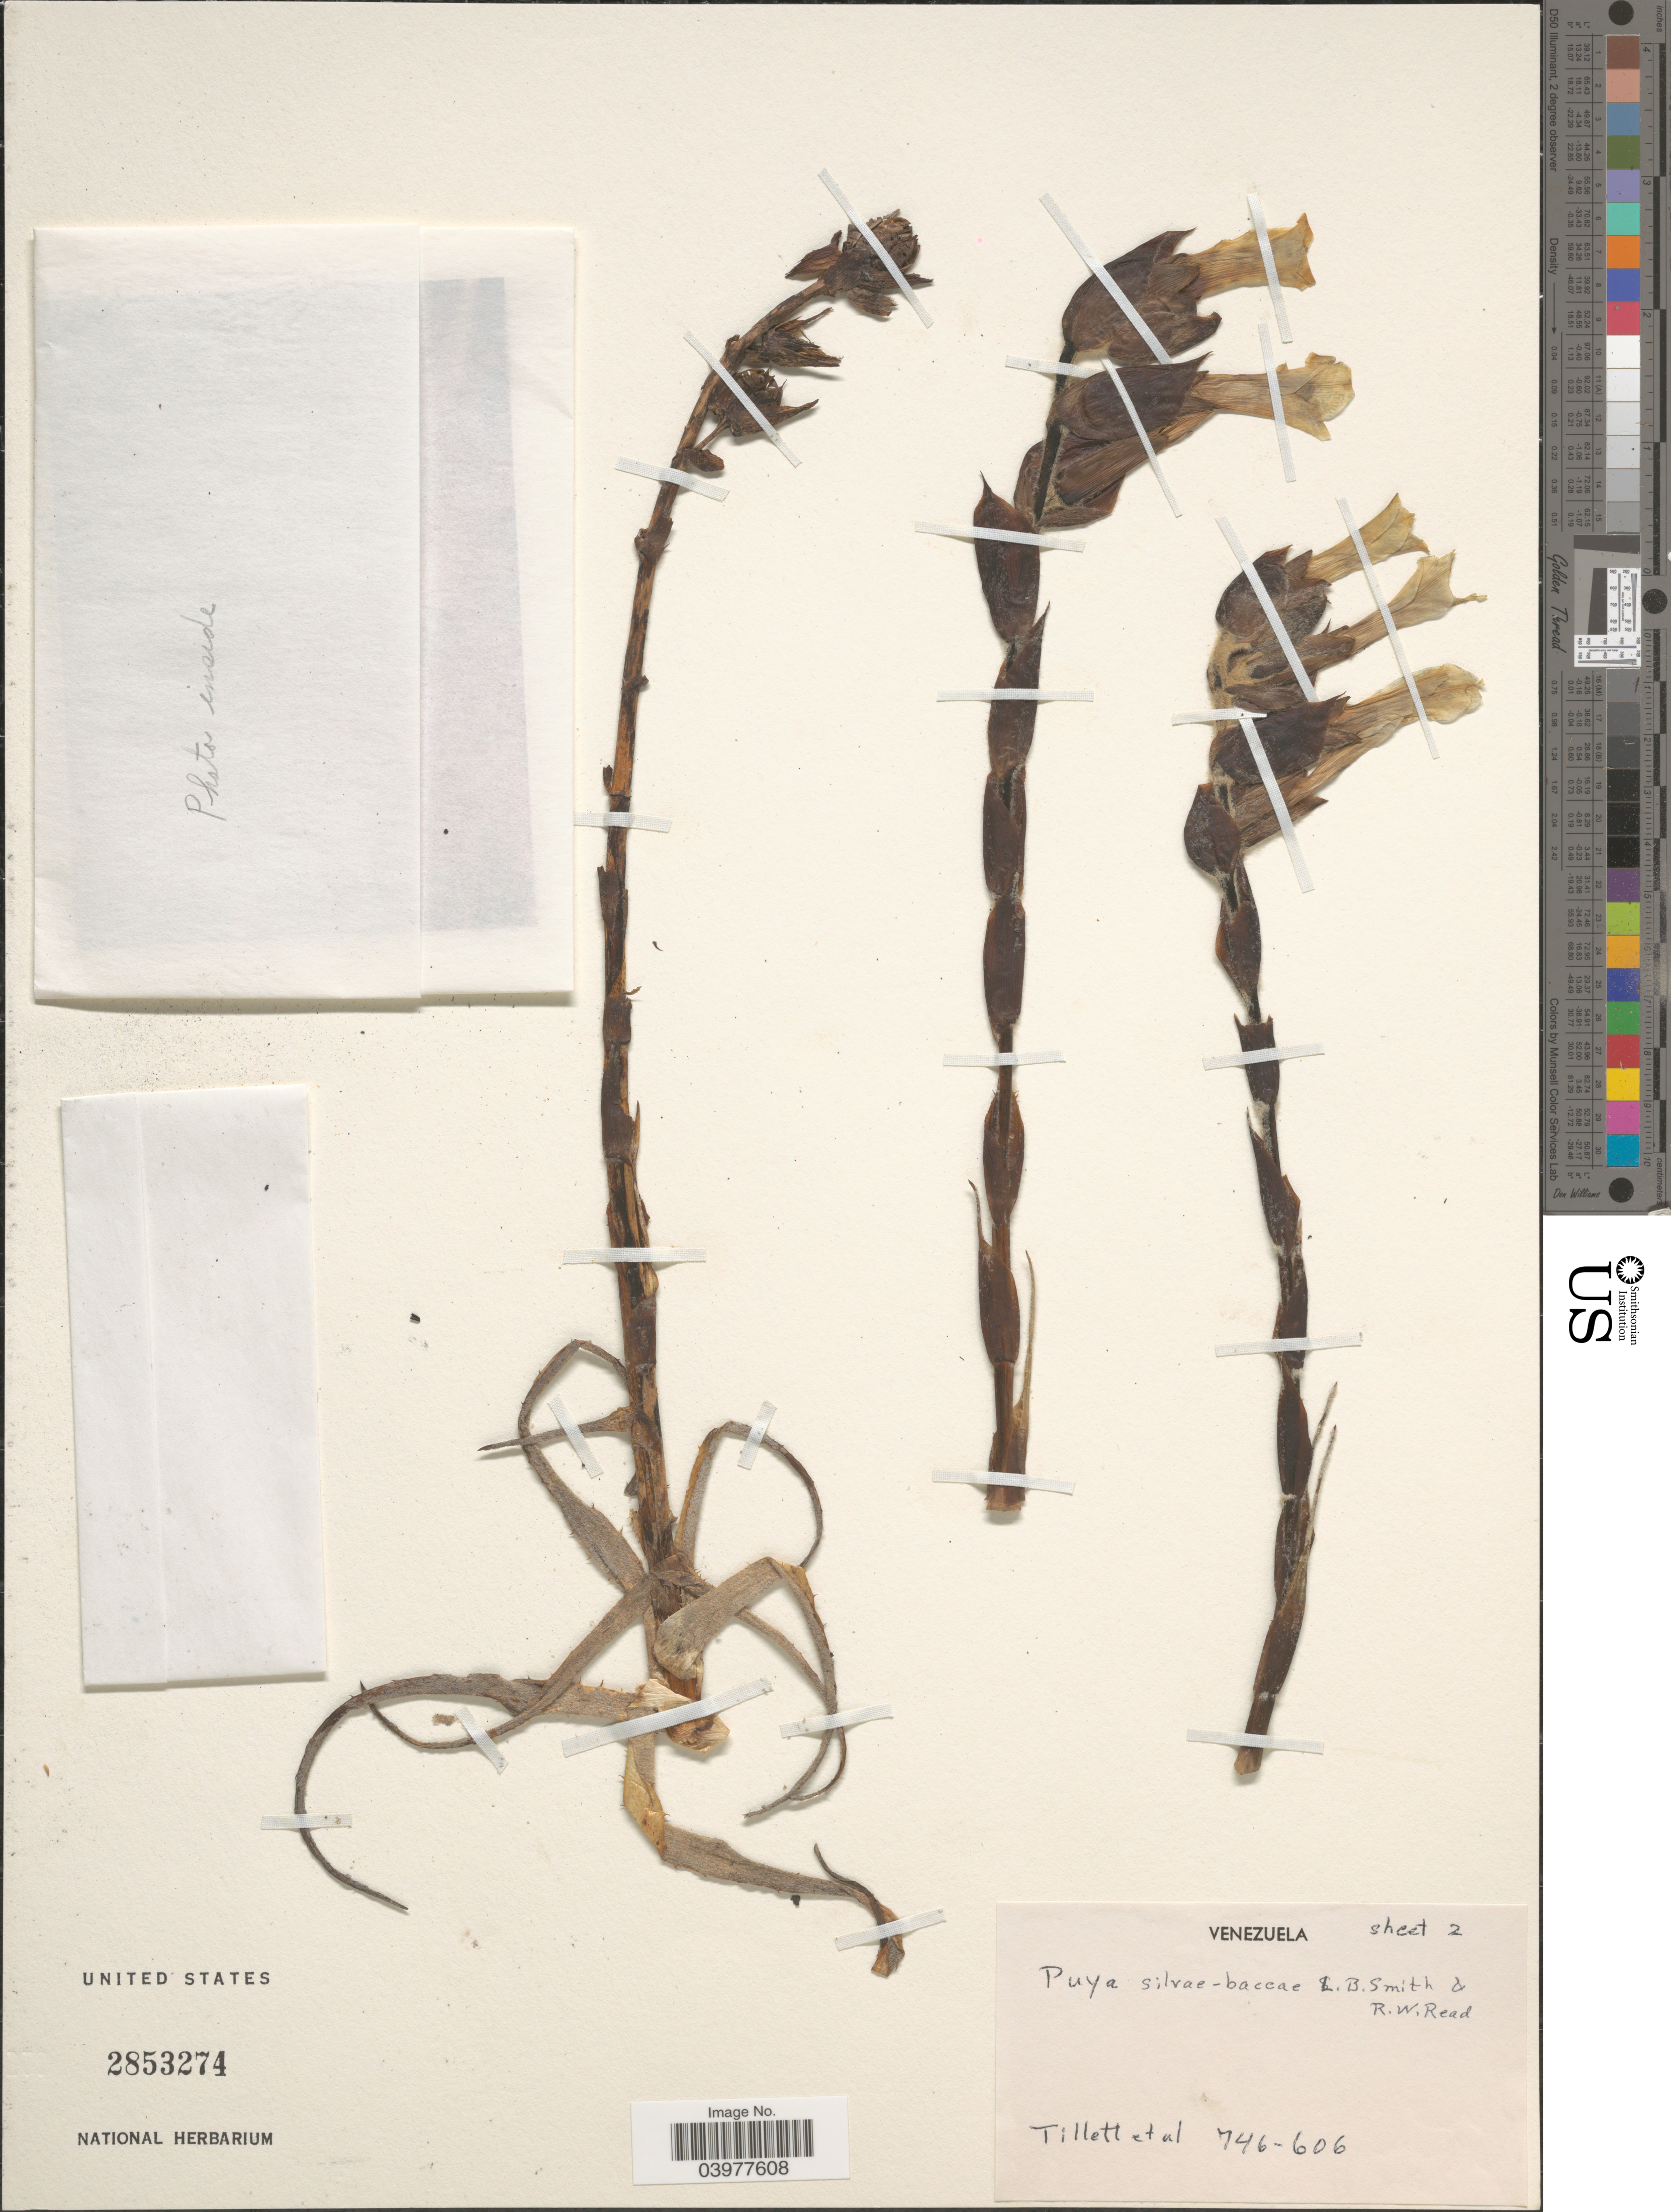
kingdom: Plantae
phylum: Tracheophyta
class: Liliopsida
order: Poales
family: Bromeliaceae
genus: Puya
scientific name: Puya silvae-baccae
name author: L.B. Sm. & Read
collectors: -. Tillett & et al.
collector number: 746-606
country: Venezuela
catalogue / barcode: US 2853274